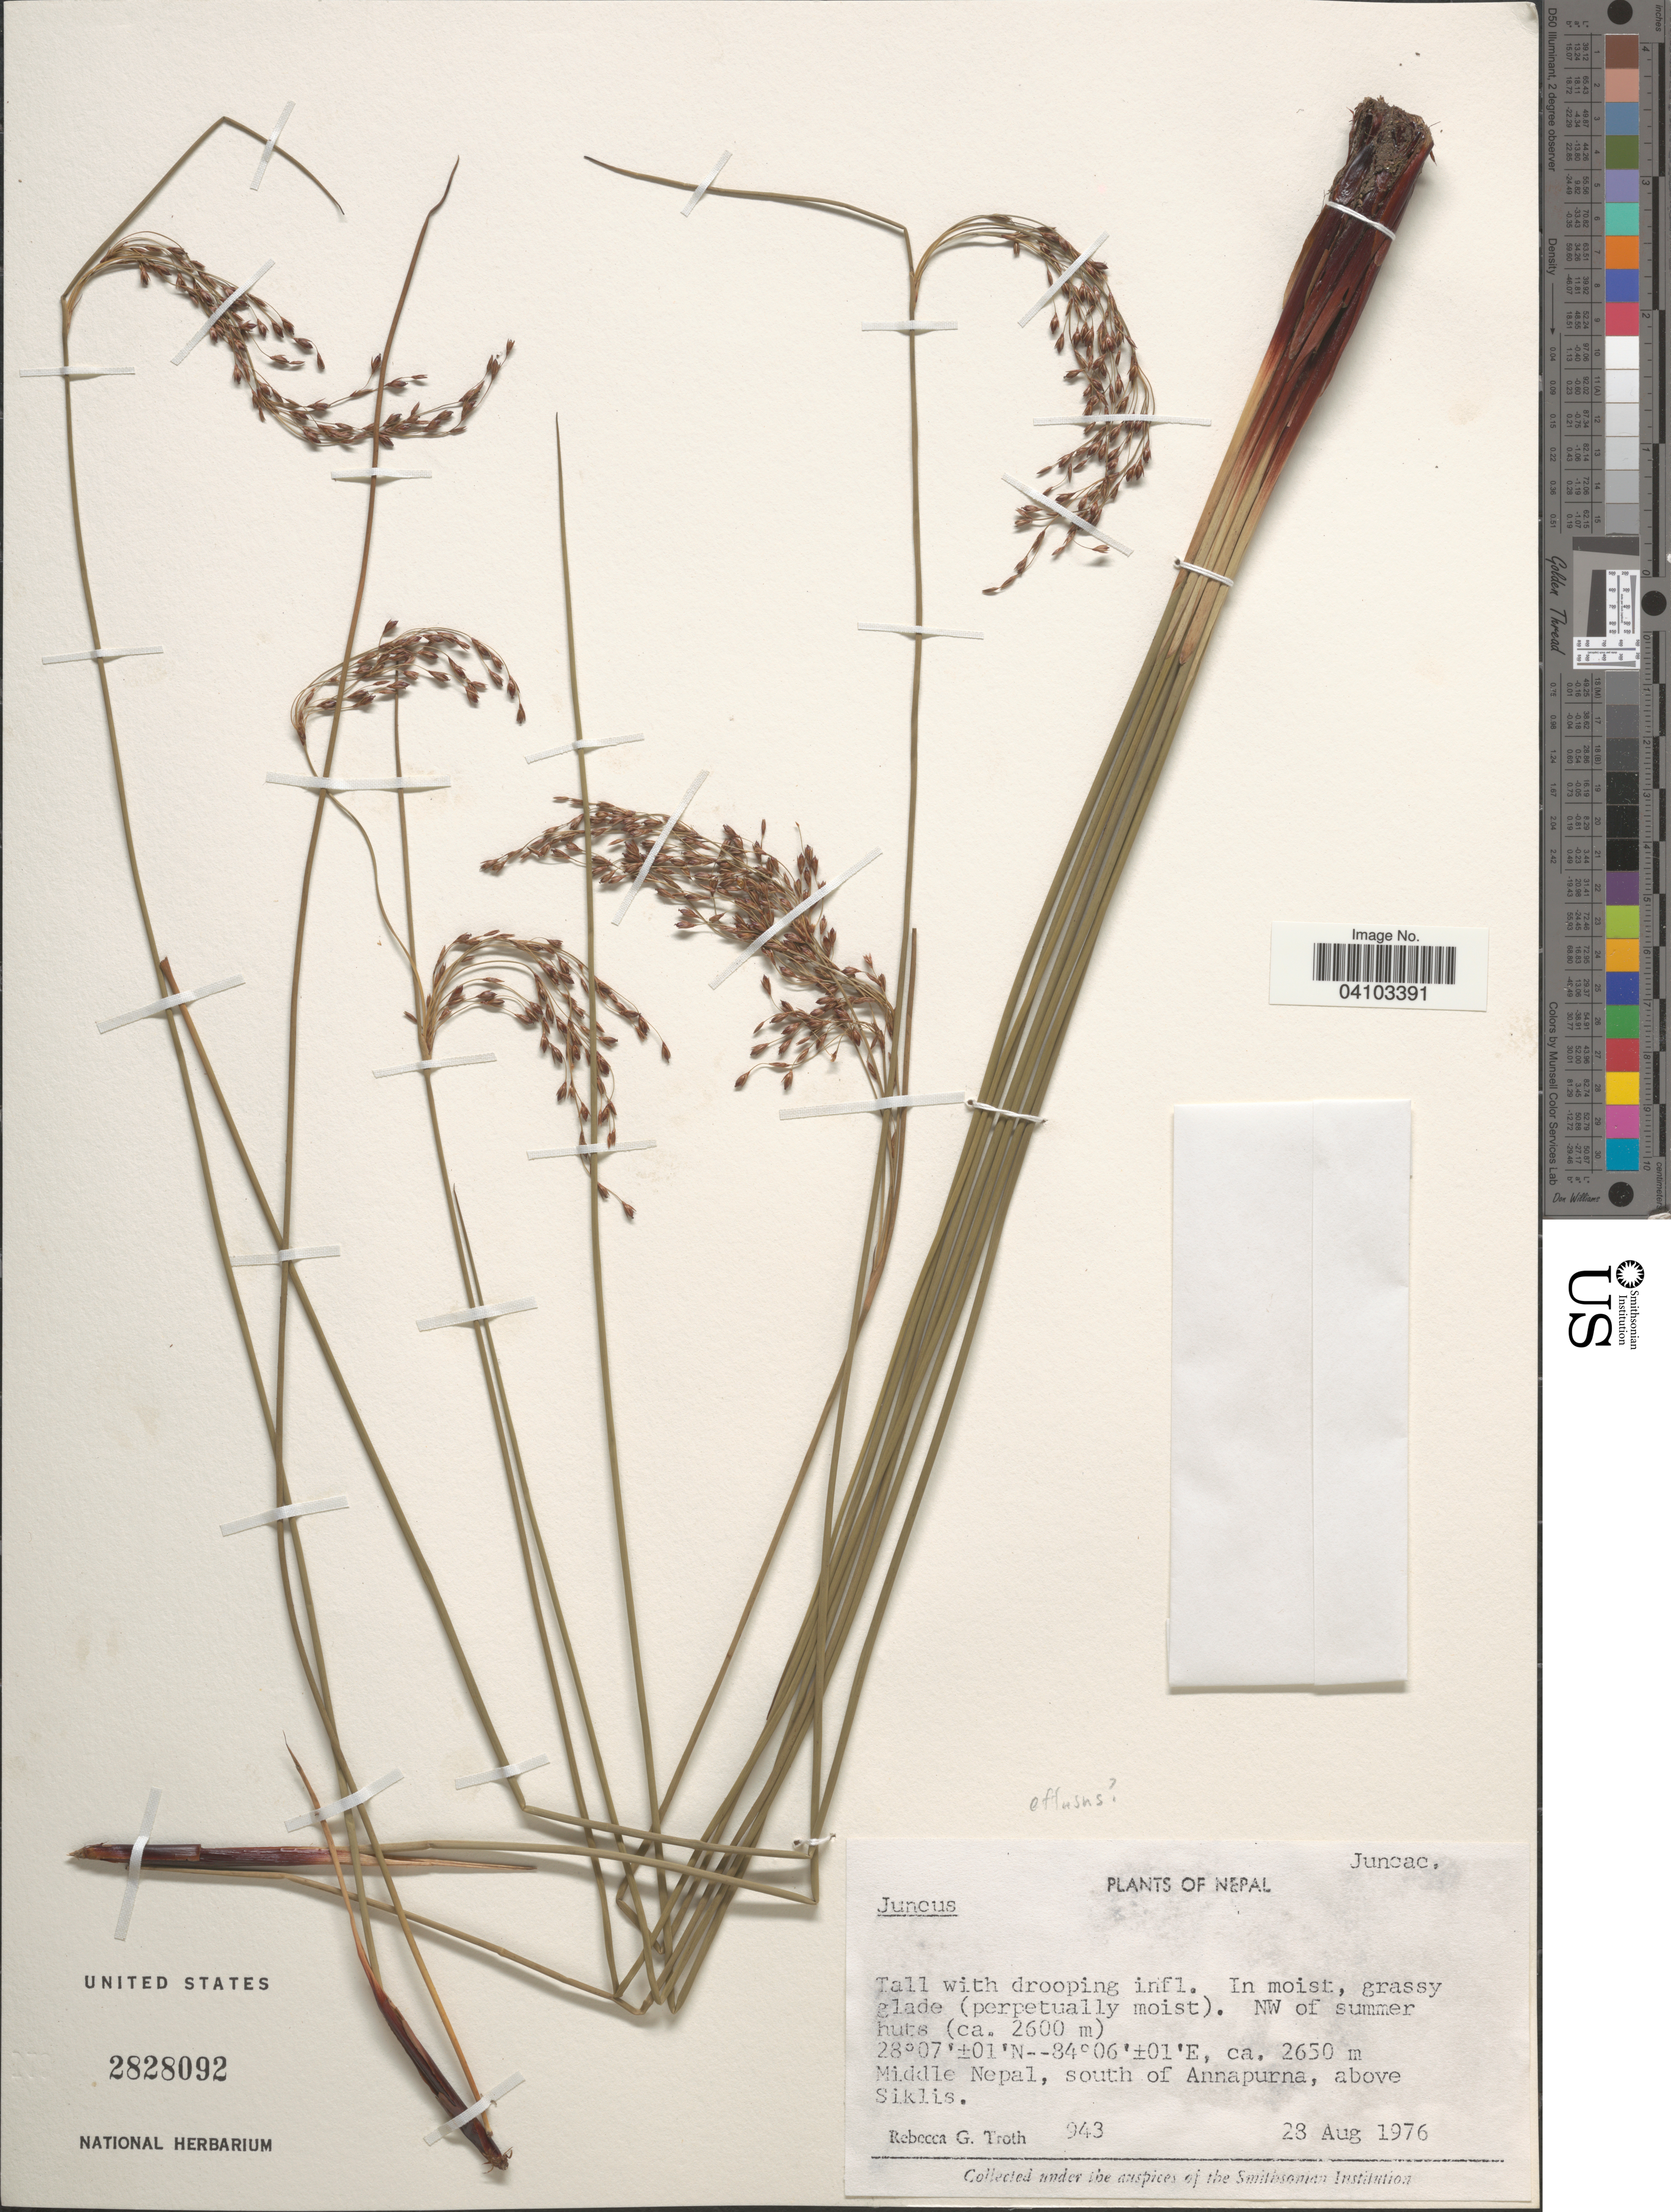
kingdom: Plantae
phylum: Tracheophyta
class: Liliopsida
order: Poales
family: Juncaceae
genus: Juncus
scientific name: Juncus sp.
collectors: R. Troth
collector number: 943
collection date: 1976-08-23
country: Nepal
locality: NW of summer huts. Middle Nepal, south of Annapurna, above Siklis.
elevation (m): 2650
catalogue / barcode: US 2828092